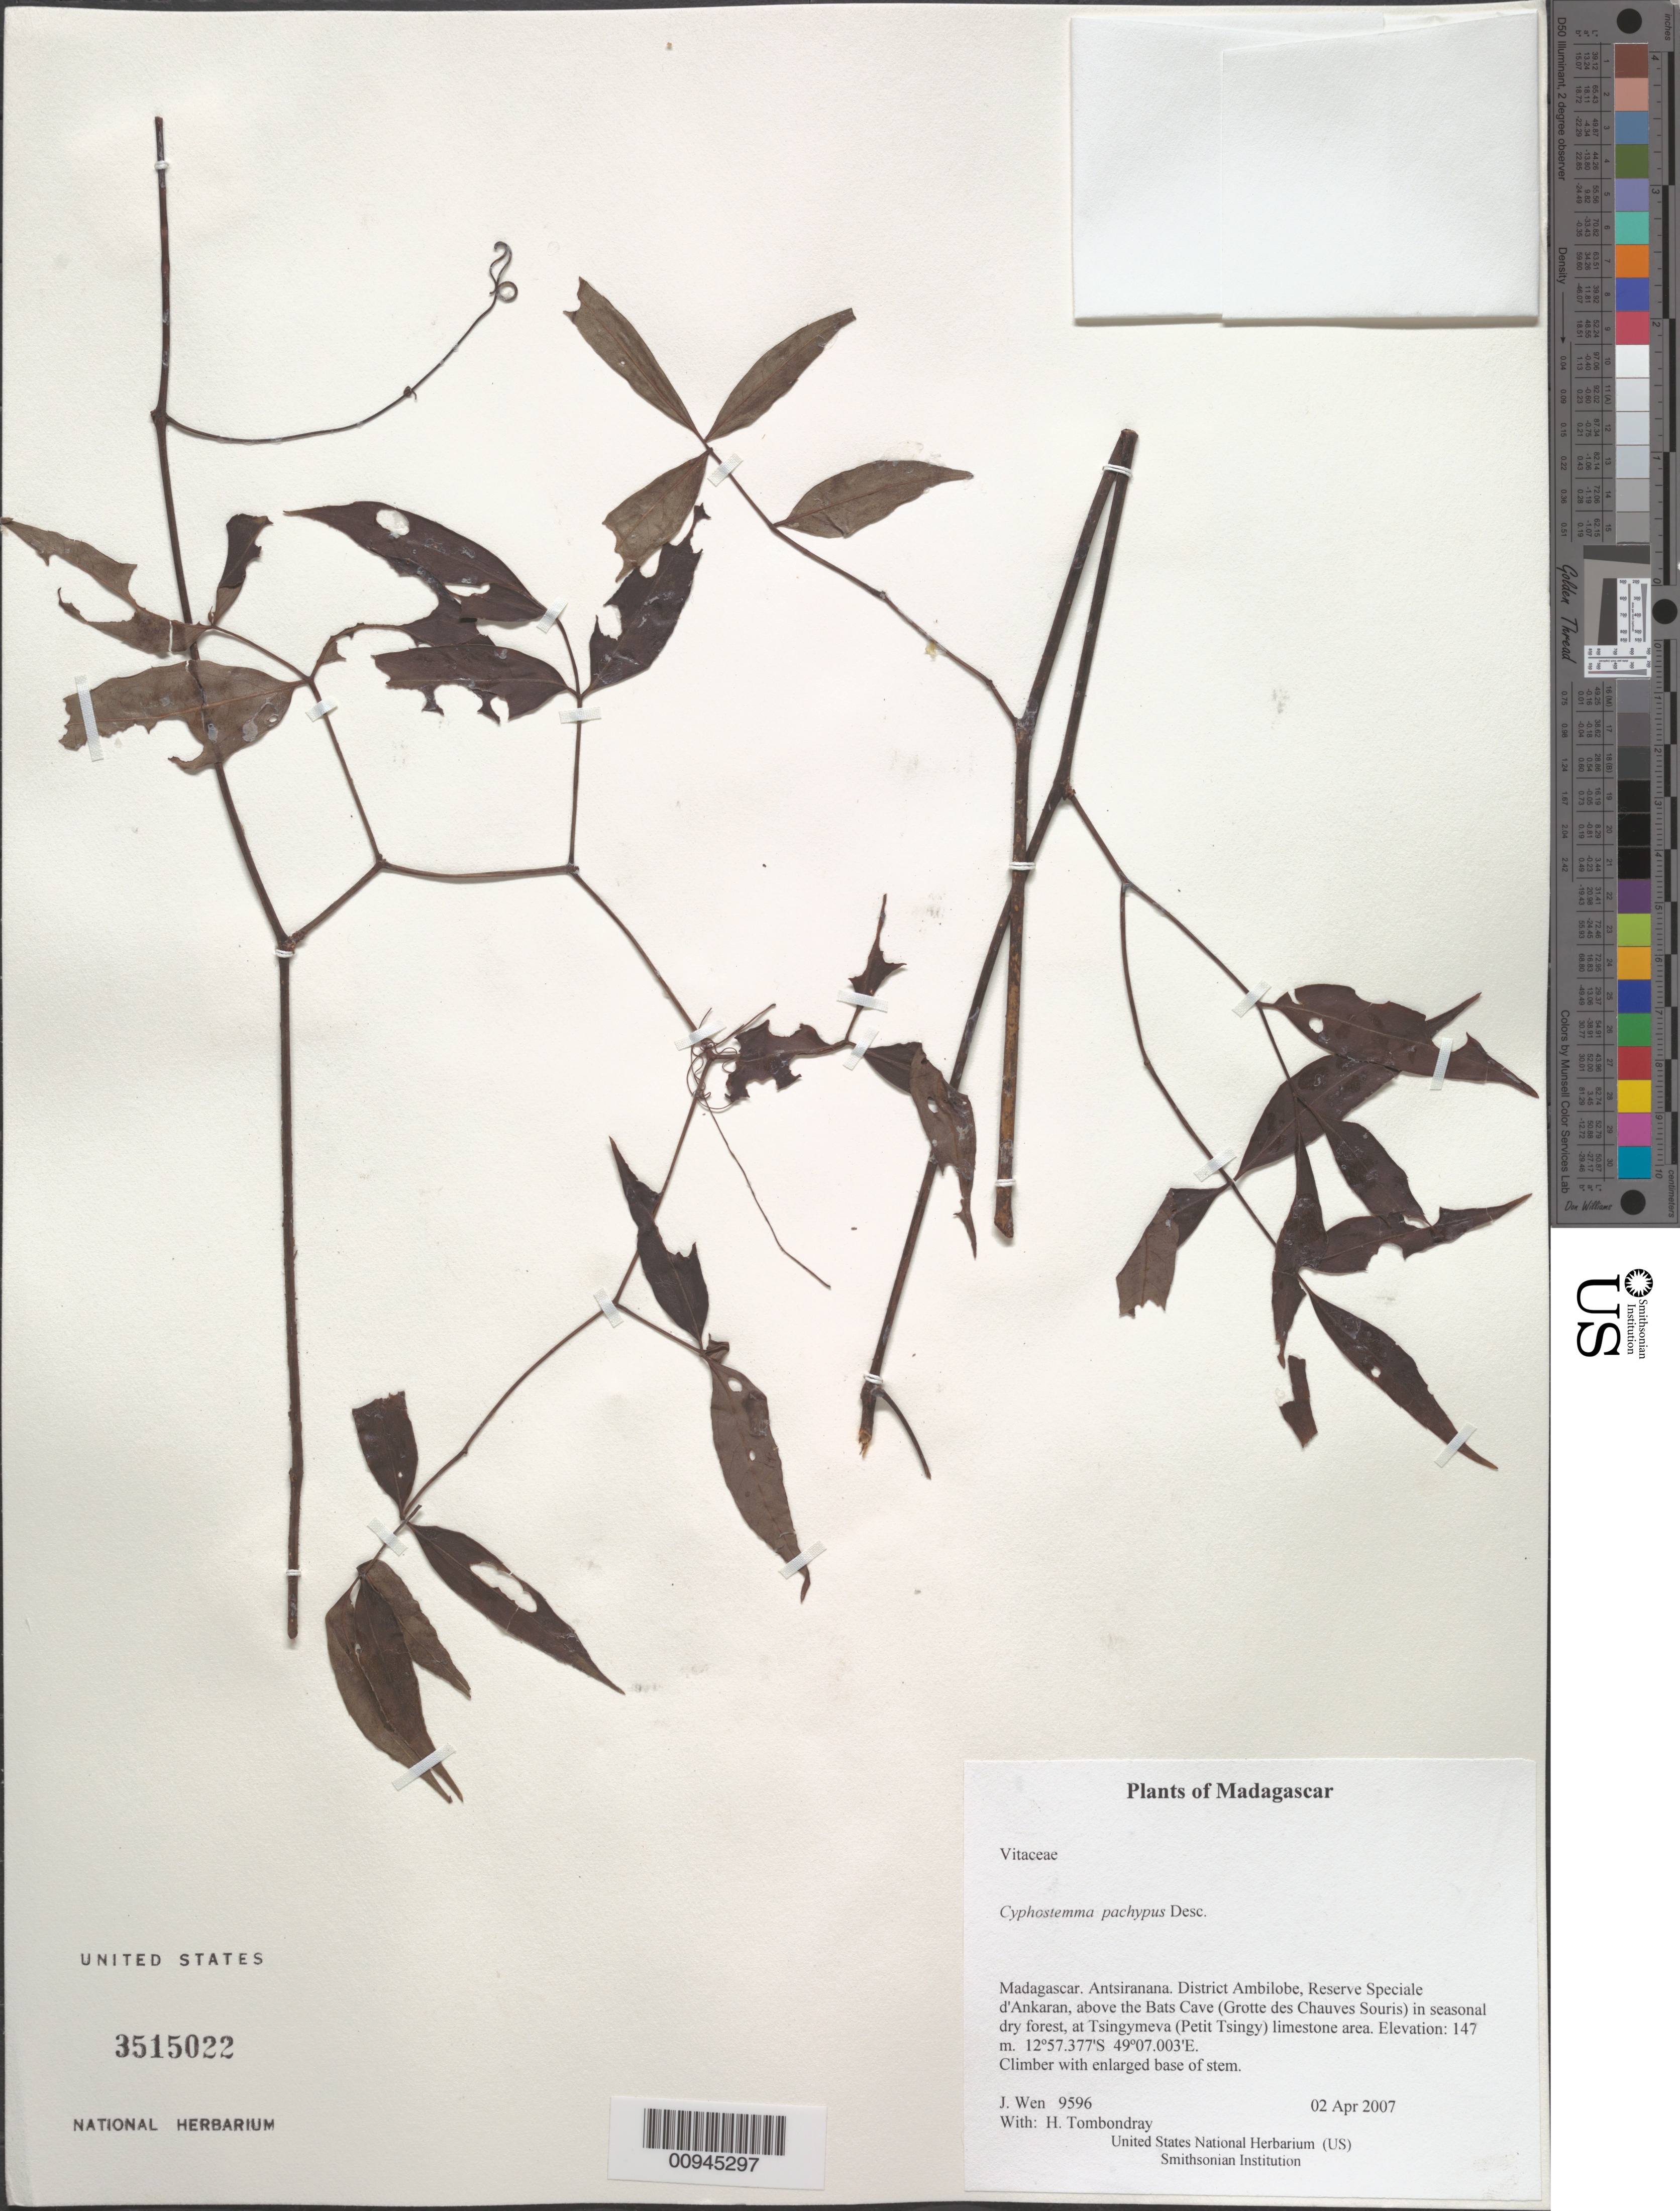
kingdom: Plantae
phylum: Tracheophyta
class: Magnoliopsida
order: Vitales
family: Vitaceae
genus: Cyphostemma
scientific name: Cyphostemma pachypus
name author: Desc.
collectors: J. Wen & H. Tombondray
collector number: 9596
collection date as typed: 02 Apr 2007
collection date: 2007-04-02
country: Madagascar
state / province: Diana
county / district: Ambilobe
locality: District Ambilobe, Reserve Speciale d'Ankaran, above the Bats Cave (Grotte des Chauves Souris) in seasonal dry forest, at Tsingymeva (Petit Tsingy) limestone area.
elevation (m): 147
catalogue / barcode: US 3515022